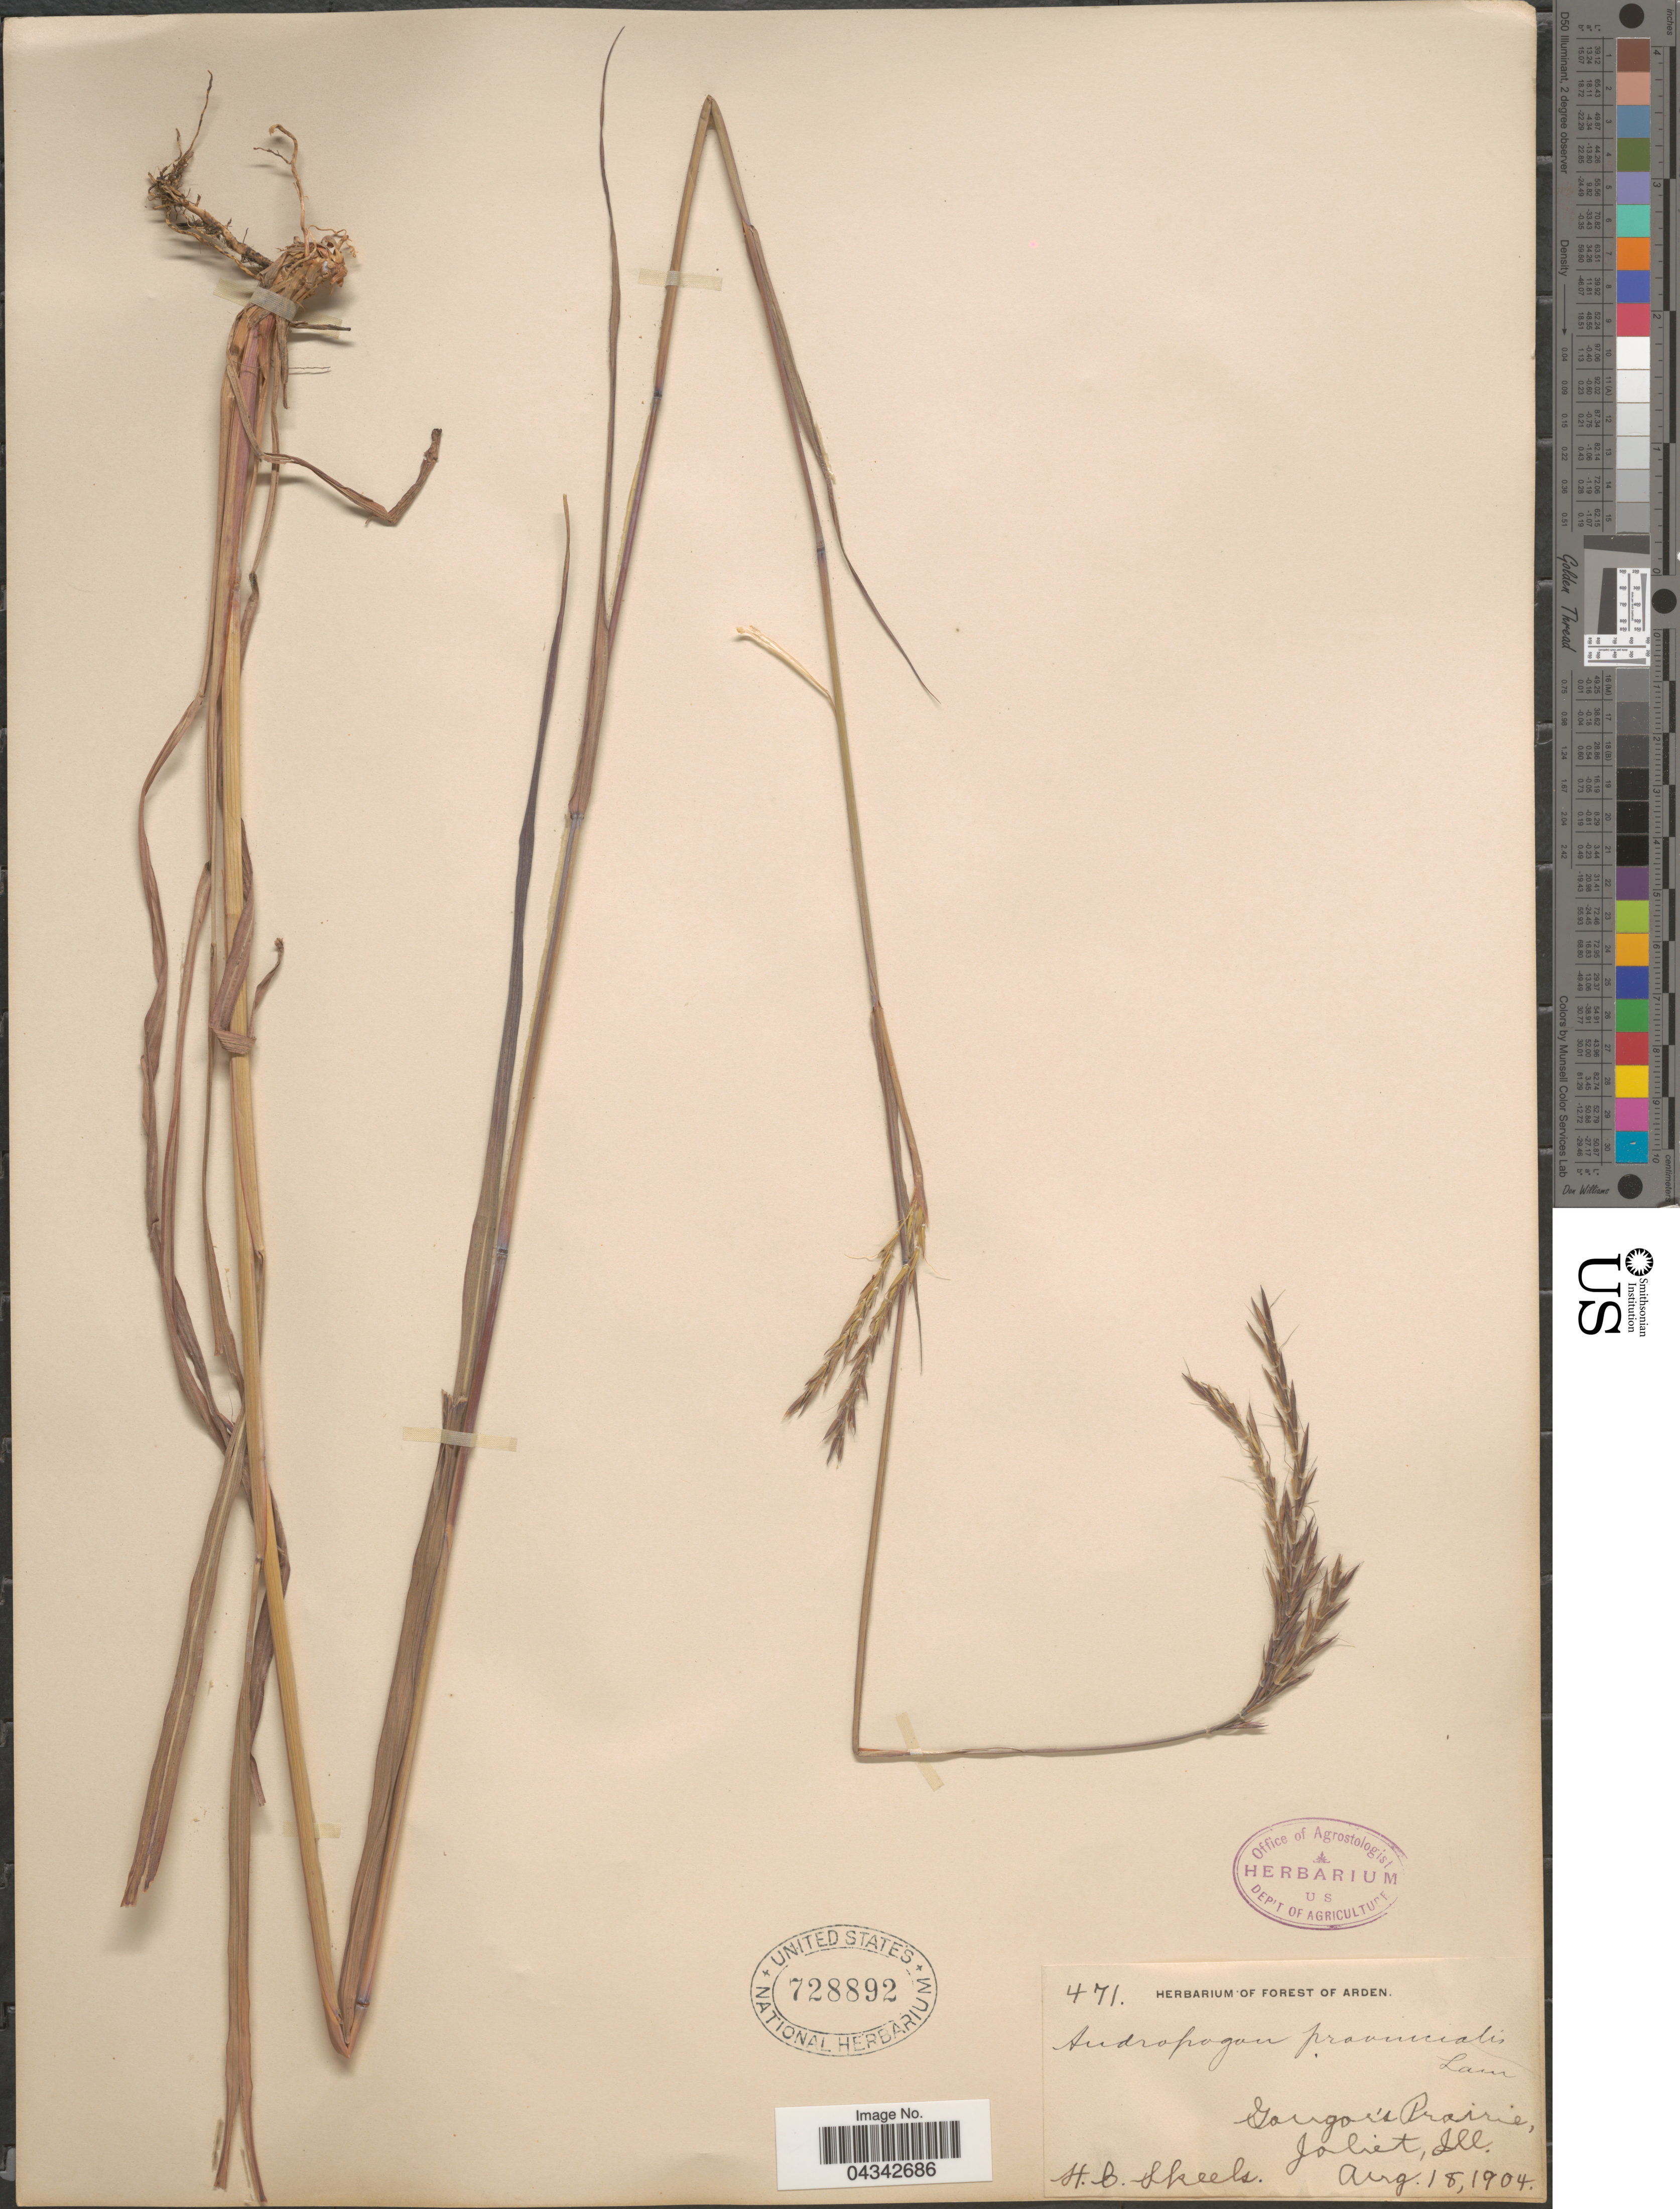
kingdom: Plantae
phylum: Tracheophyta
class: Liliopsida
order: Poales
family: Poaceae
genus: Andropogon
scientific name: Andropogon gerardii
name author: Vitman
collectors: H. Skeels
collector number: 471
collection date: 1904-08-18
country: United States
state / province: Illinois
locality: Gougar's Prairie. Joliet.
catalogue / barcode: US 728892